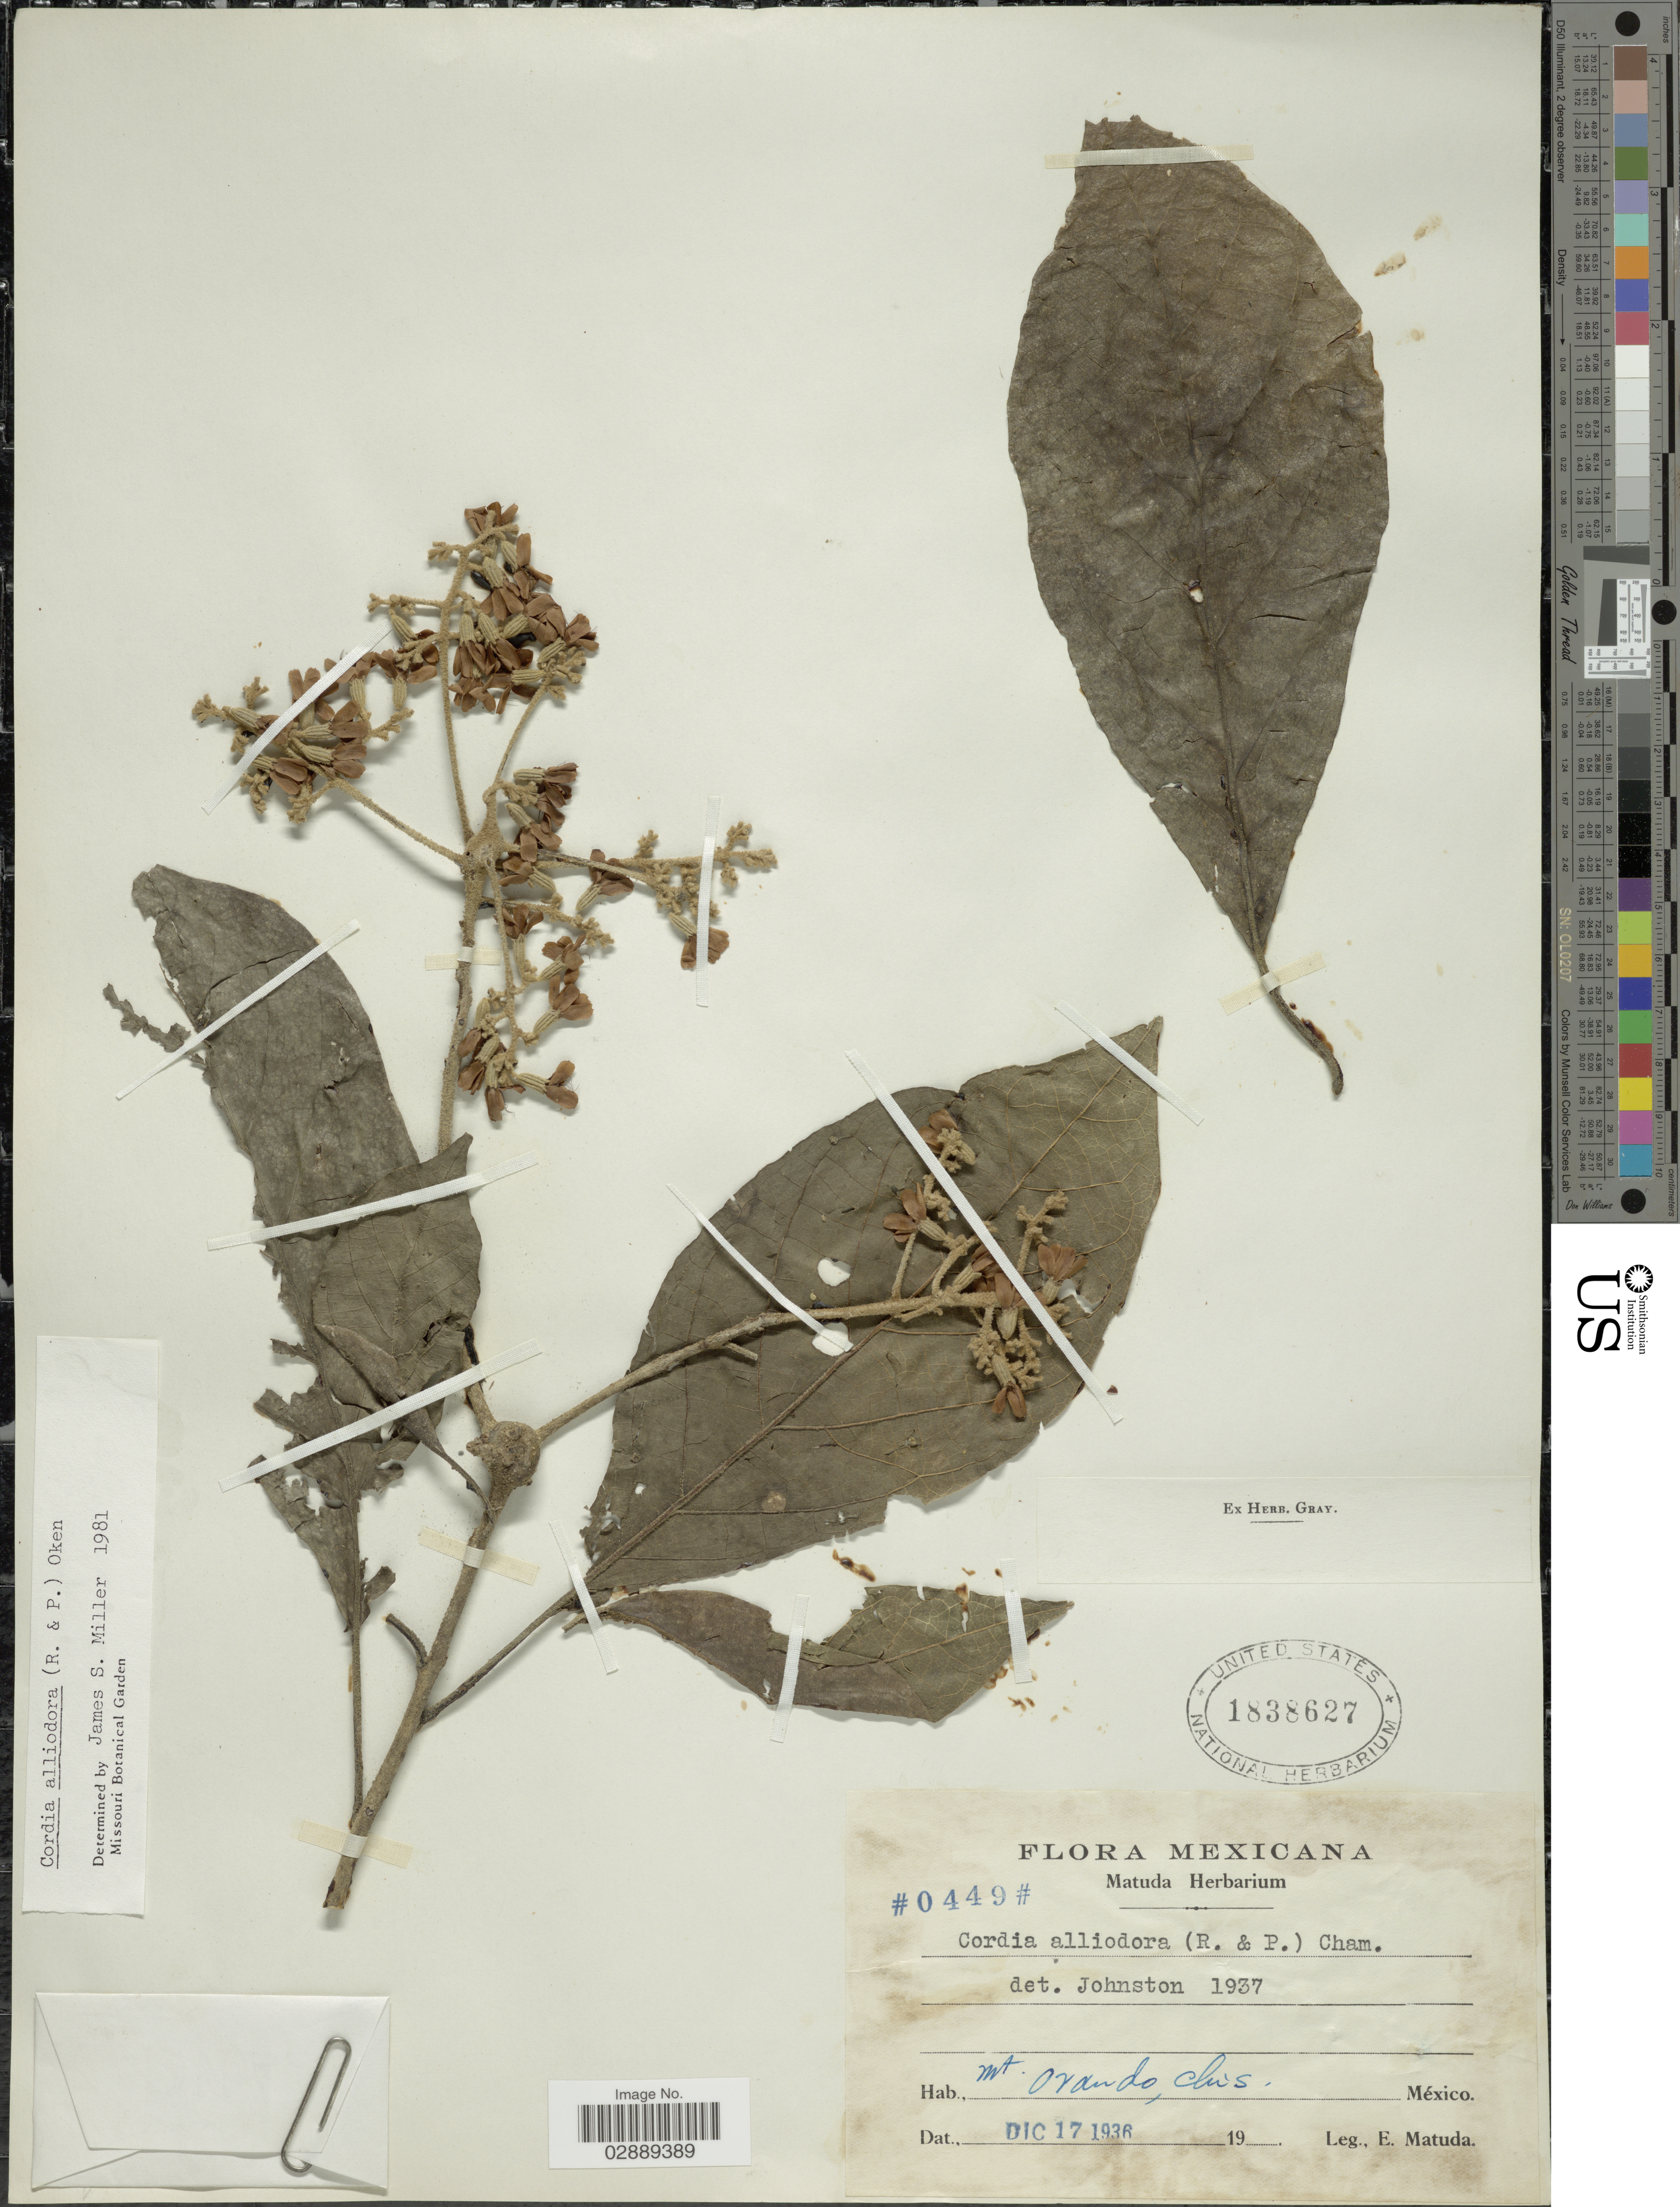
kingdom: Plantae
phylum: Tracheophyta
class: Magnoliopsida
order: Boraginales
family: Cordiaceae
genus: Cordia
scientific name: Cordia alliodora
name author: (Ruiz & Pav.) Oken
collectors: E. Matuda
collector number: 0449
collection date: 1936-12-17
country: Mexico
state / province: Chiapas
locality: Mt. Orando, Chis.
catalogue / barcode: US 1838627